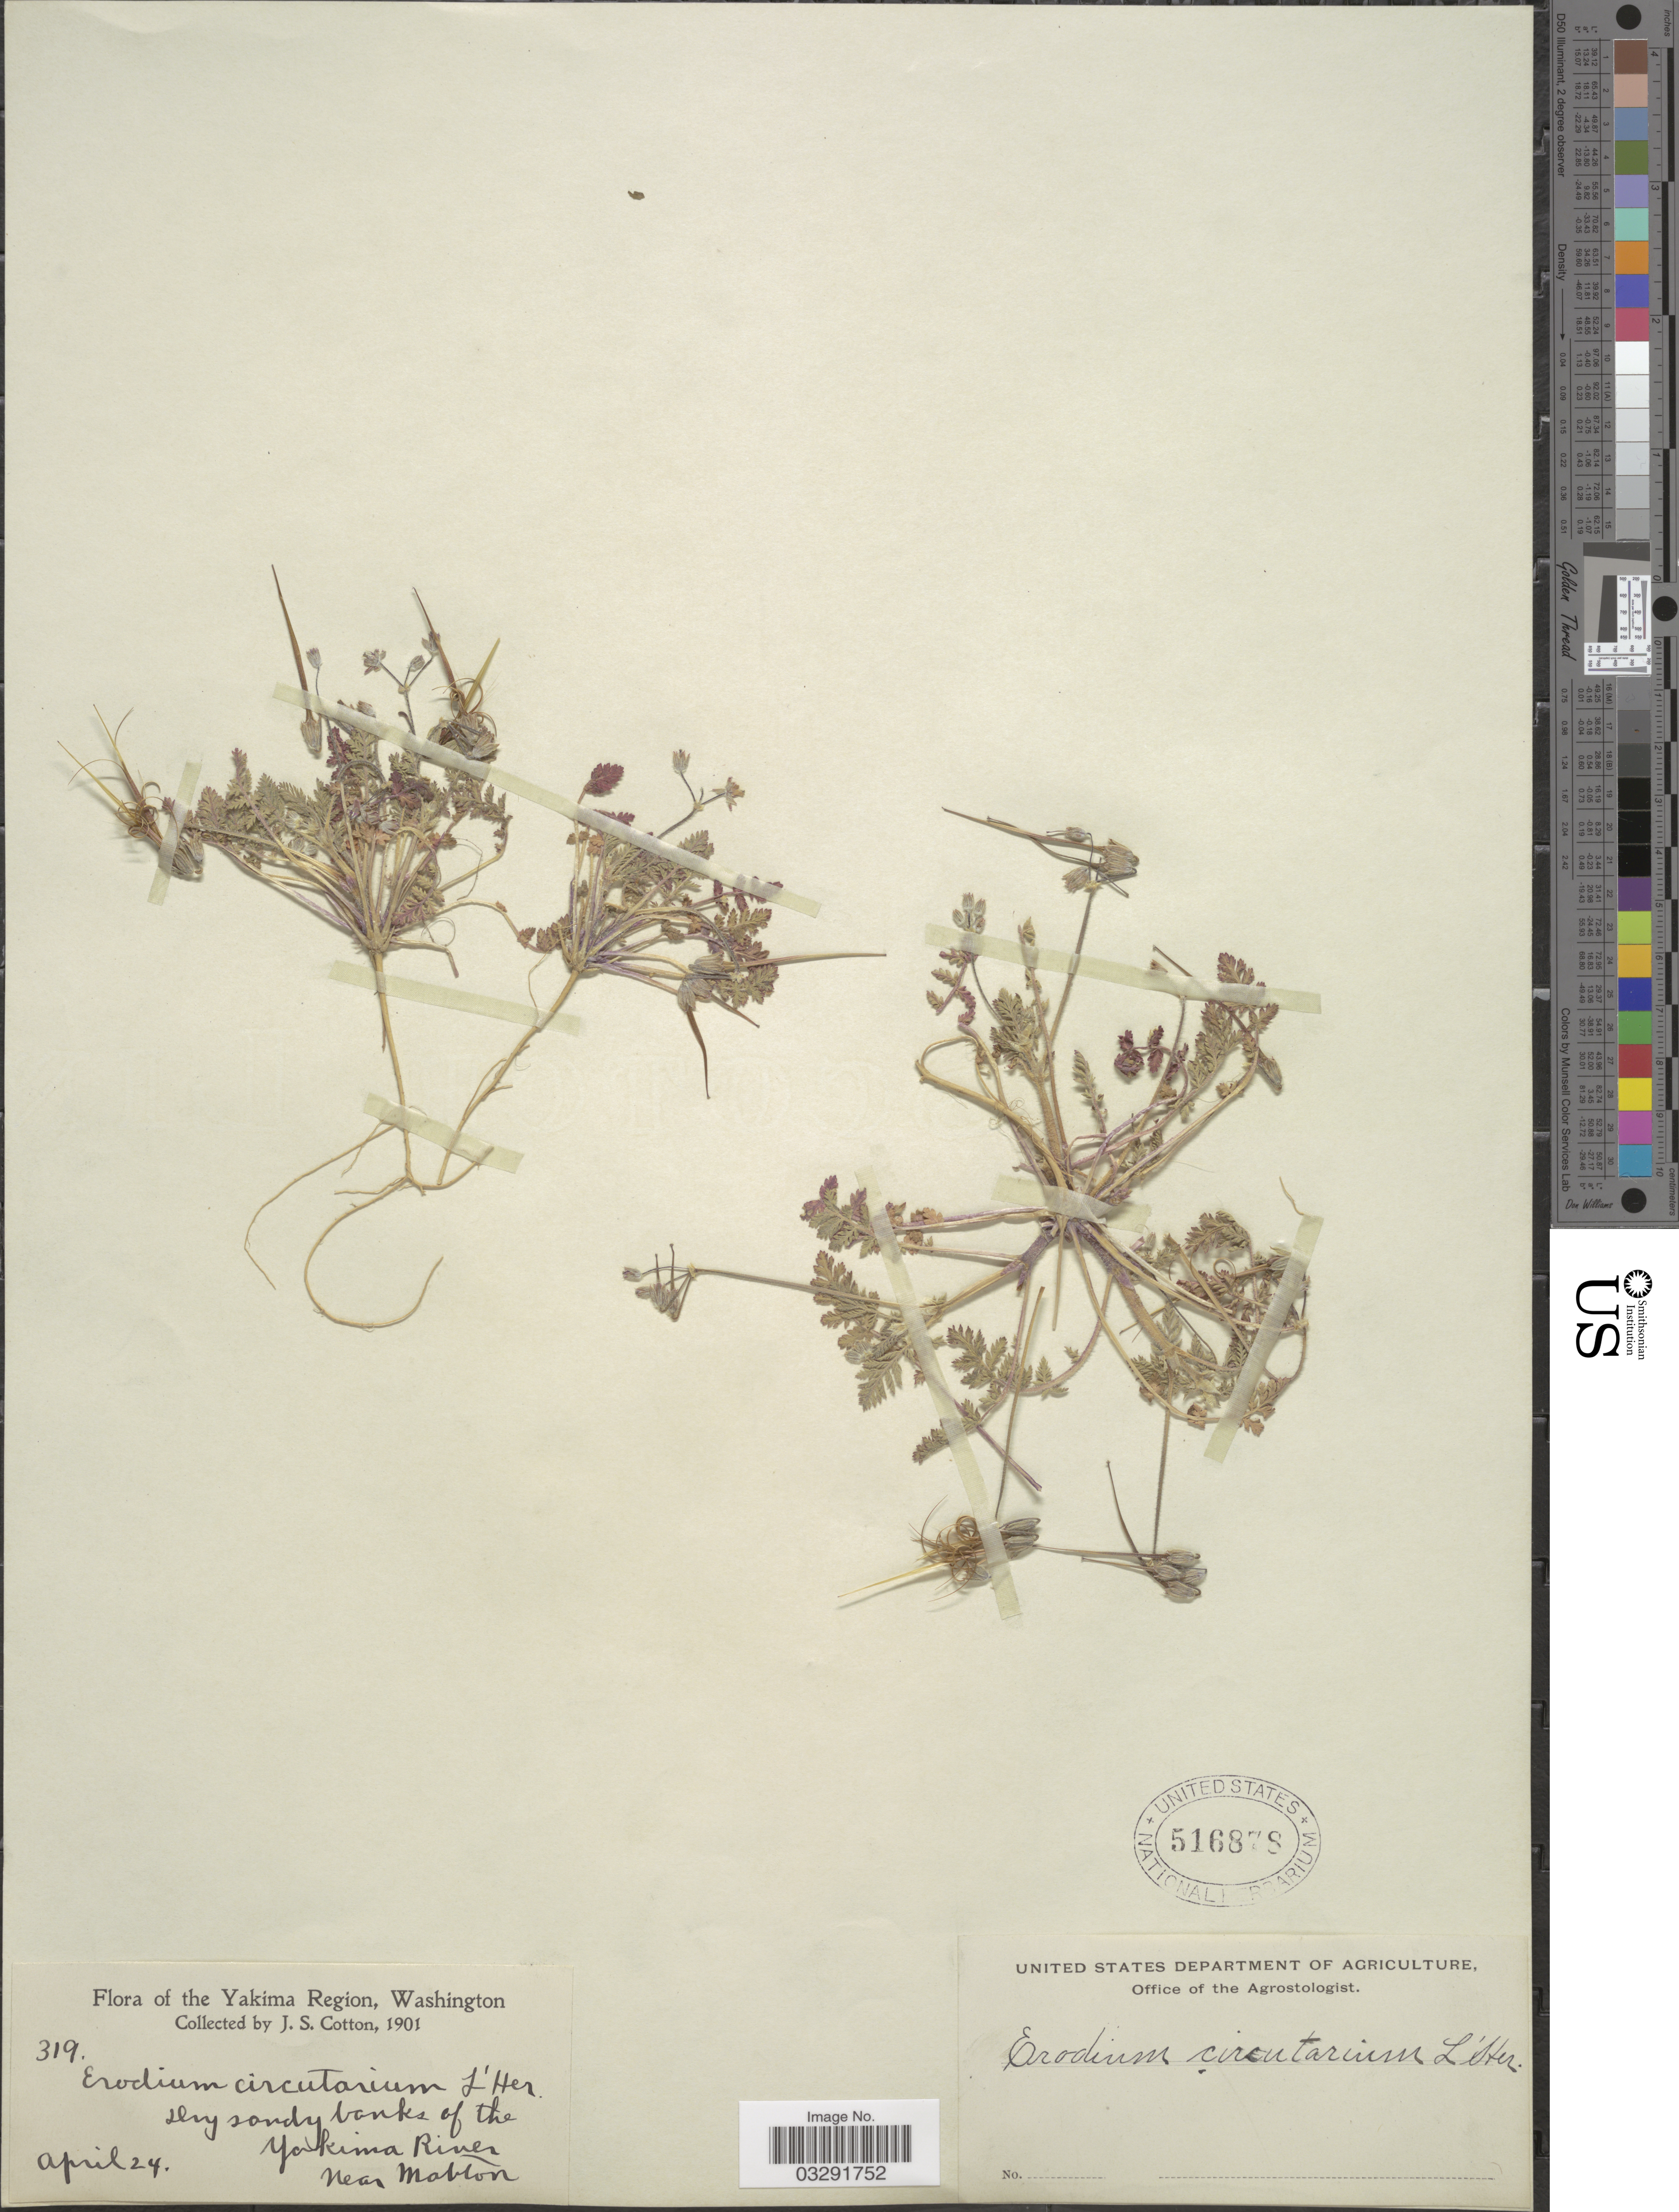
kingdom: Plantae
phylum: Tracheophyta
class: Magnoliopsida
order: Geraniales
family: Geraniaceae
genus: Erodium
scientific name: Erodium cicutarium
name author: (L.) L'Hér.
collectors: J. S. Cotton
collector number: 319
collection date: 1901-04-24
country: United States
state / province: Washington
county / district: Yakima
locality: Yakima Region. Dry sandy banks of the Yakima River near Mabton.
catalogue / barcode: US 516878